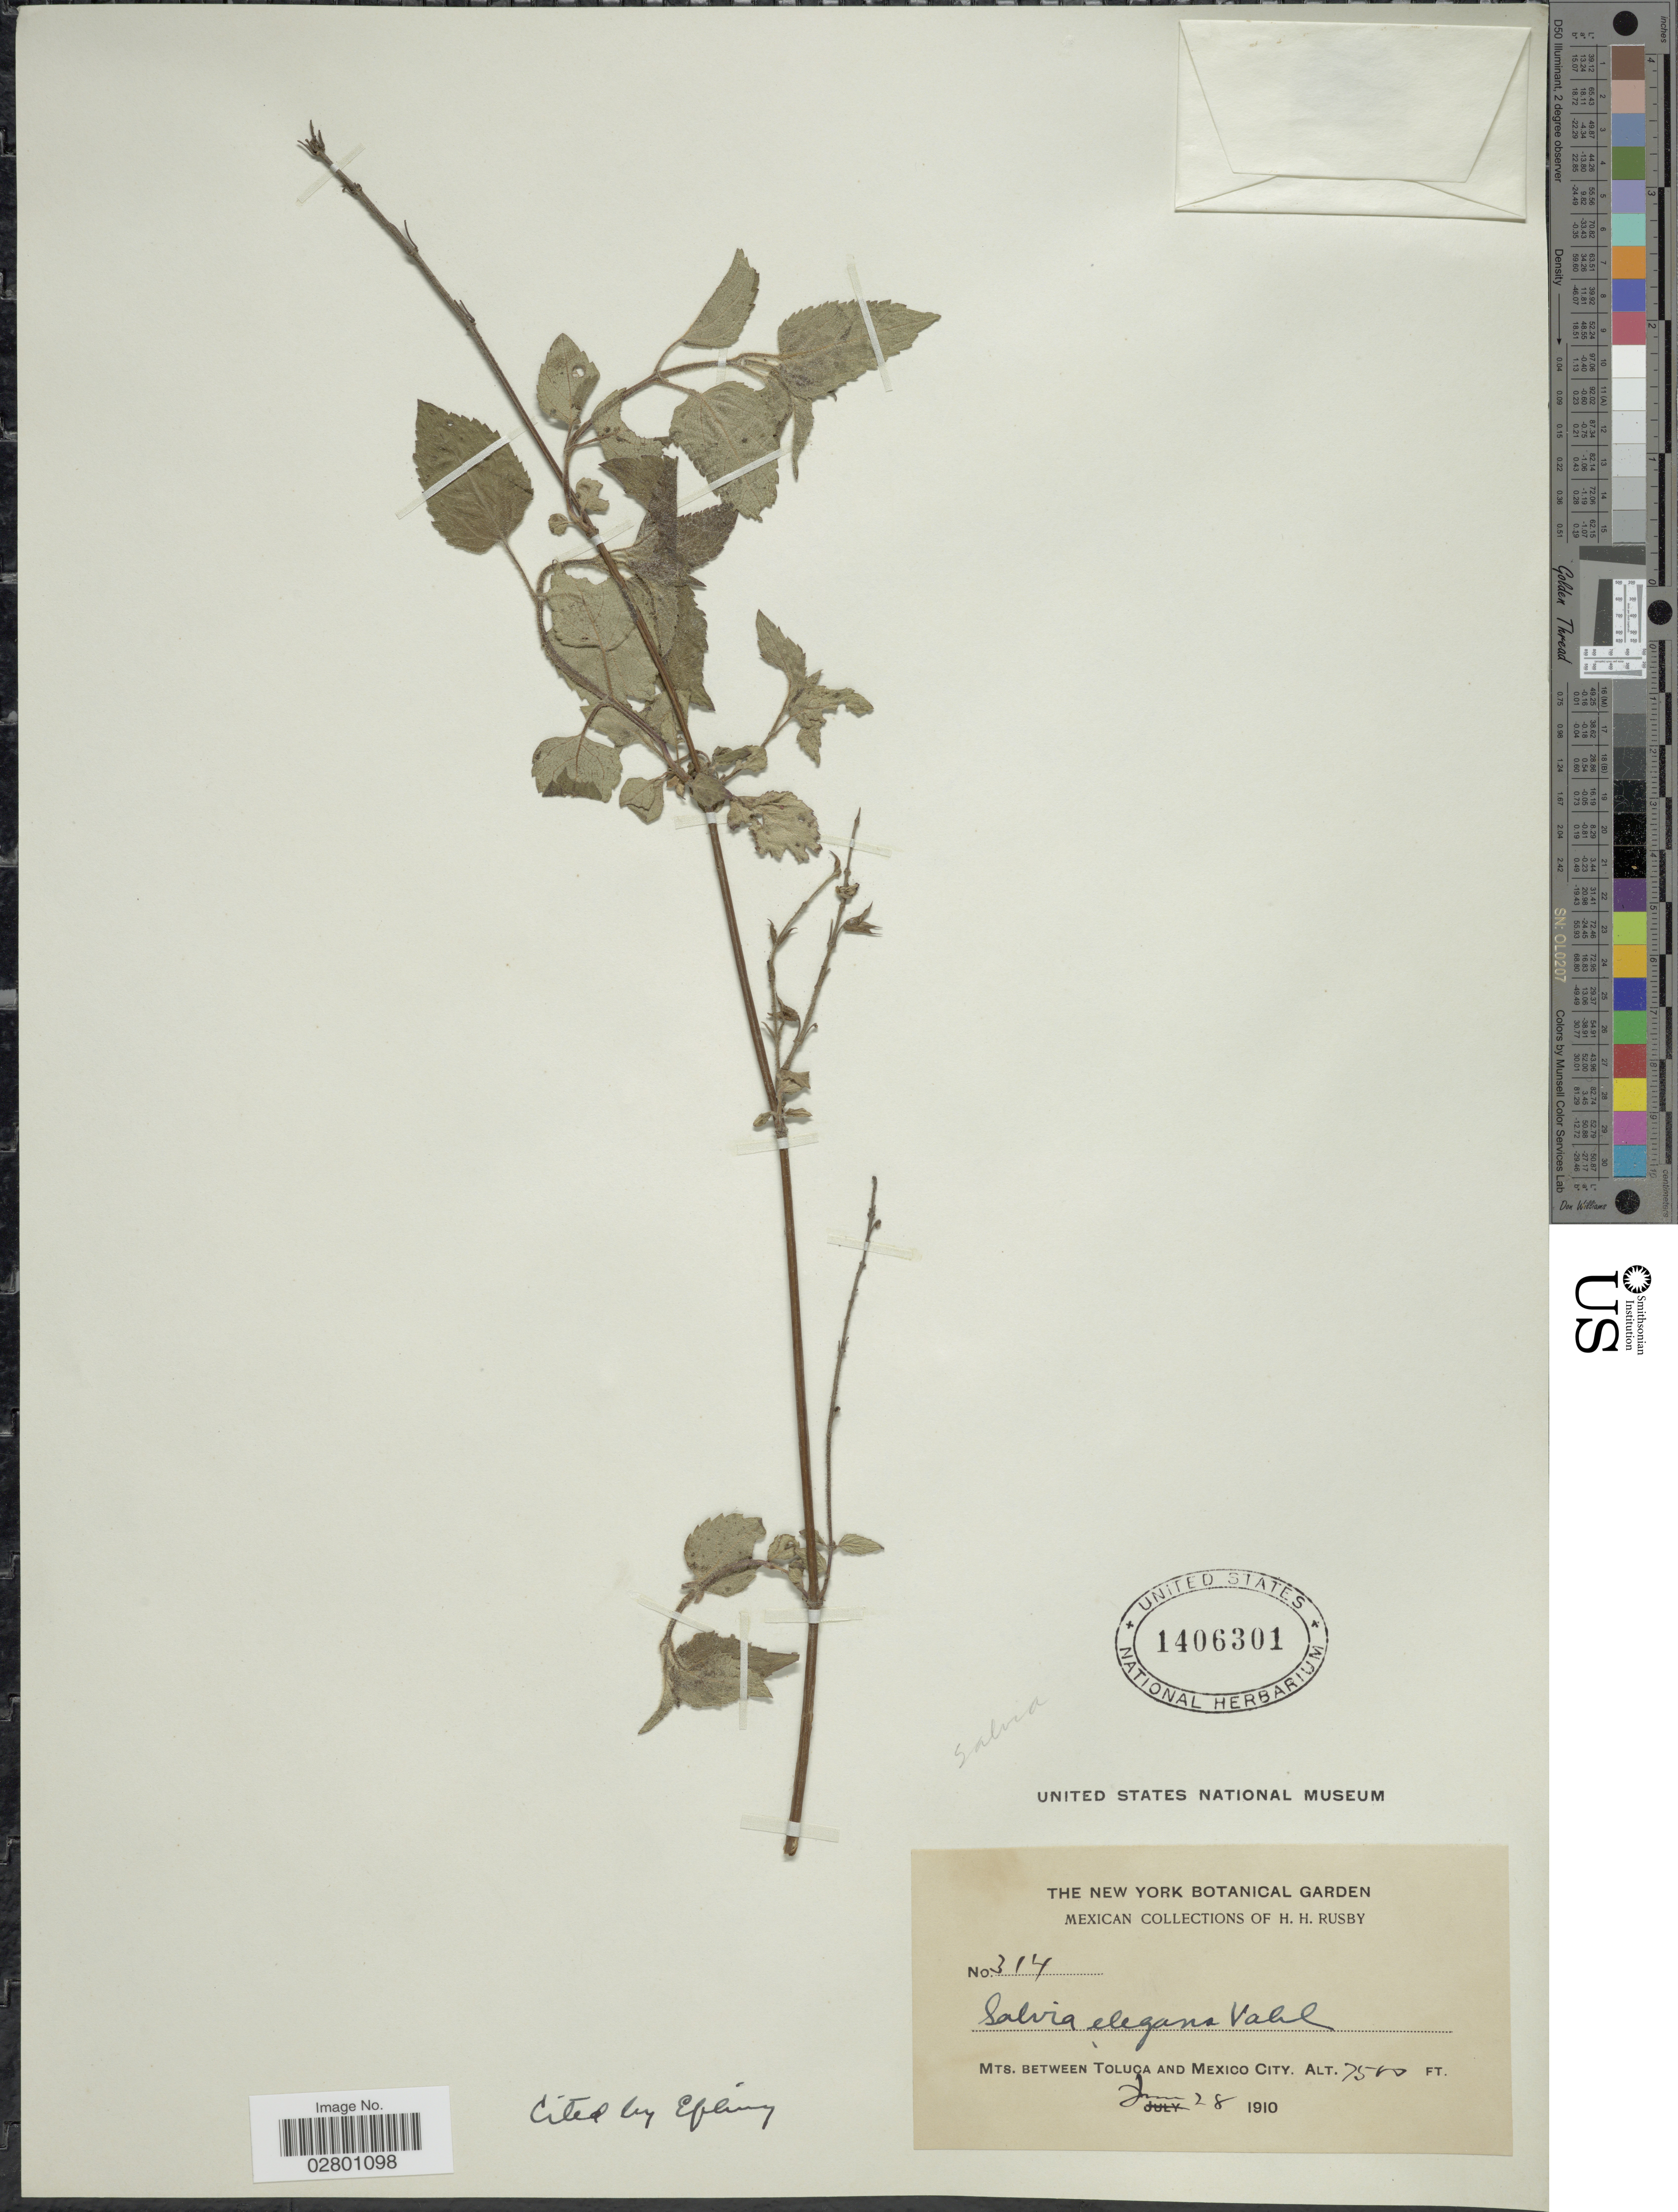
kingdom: Plantae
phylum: Tracheophyta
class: Magnoliopsida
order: Lamiales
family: Lamiaceae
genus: Salvia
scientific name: Salvia elegans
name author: Vahl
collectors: H. H. Rusby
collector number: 314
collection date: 1910-06-28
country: Mexico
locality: Mts. between Toluca and Mexico City.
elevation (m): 2286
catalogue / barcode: US 1406301